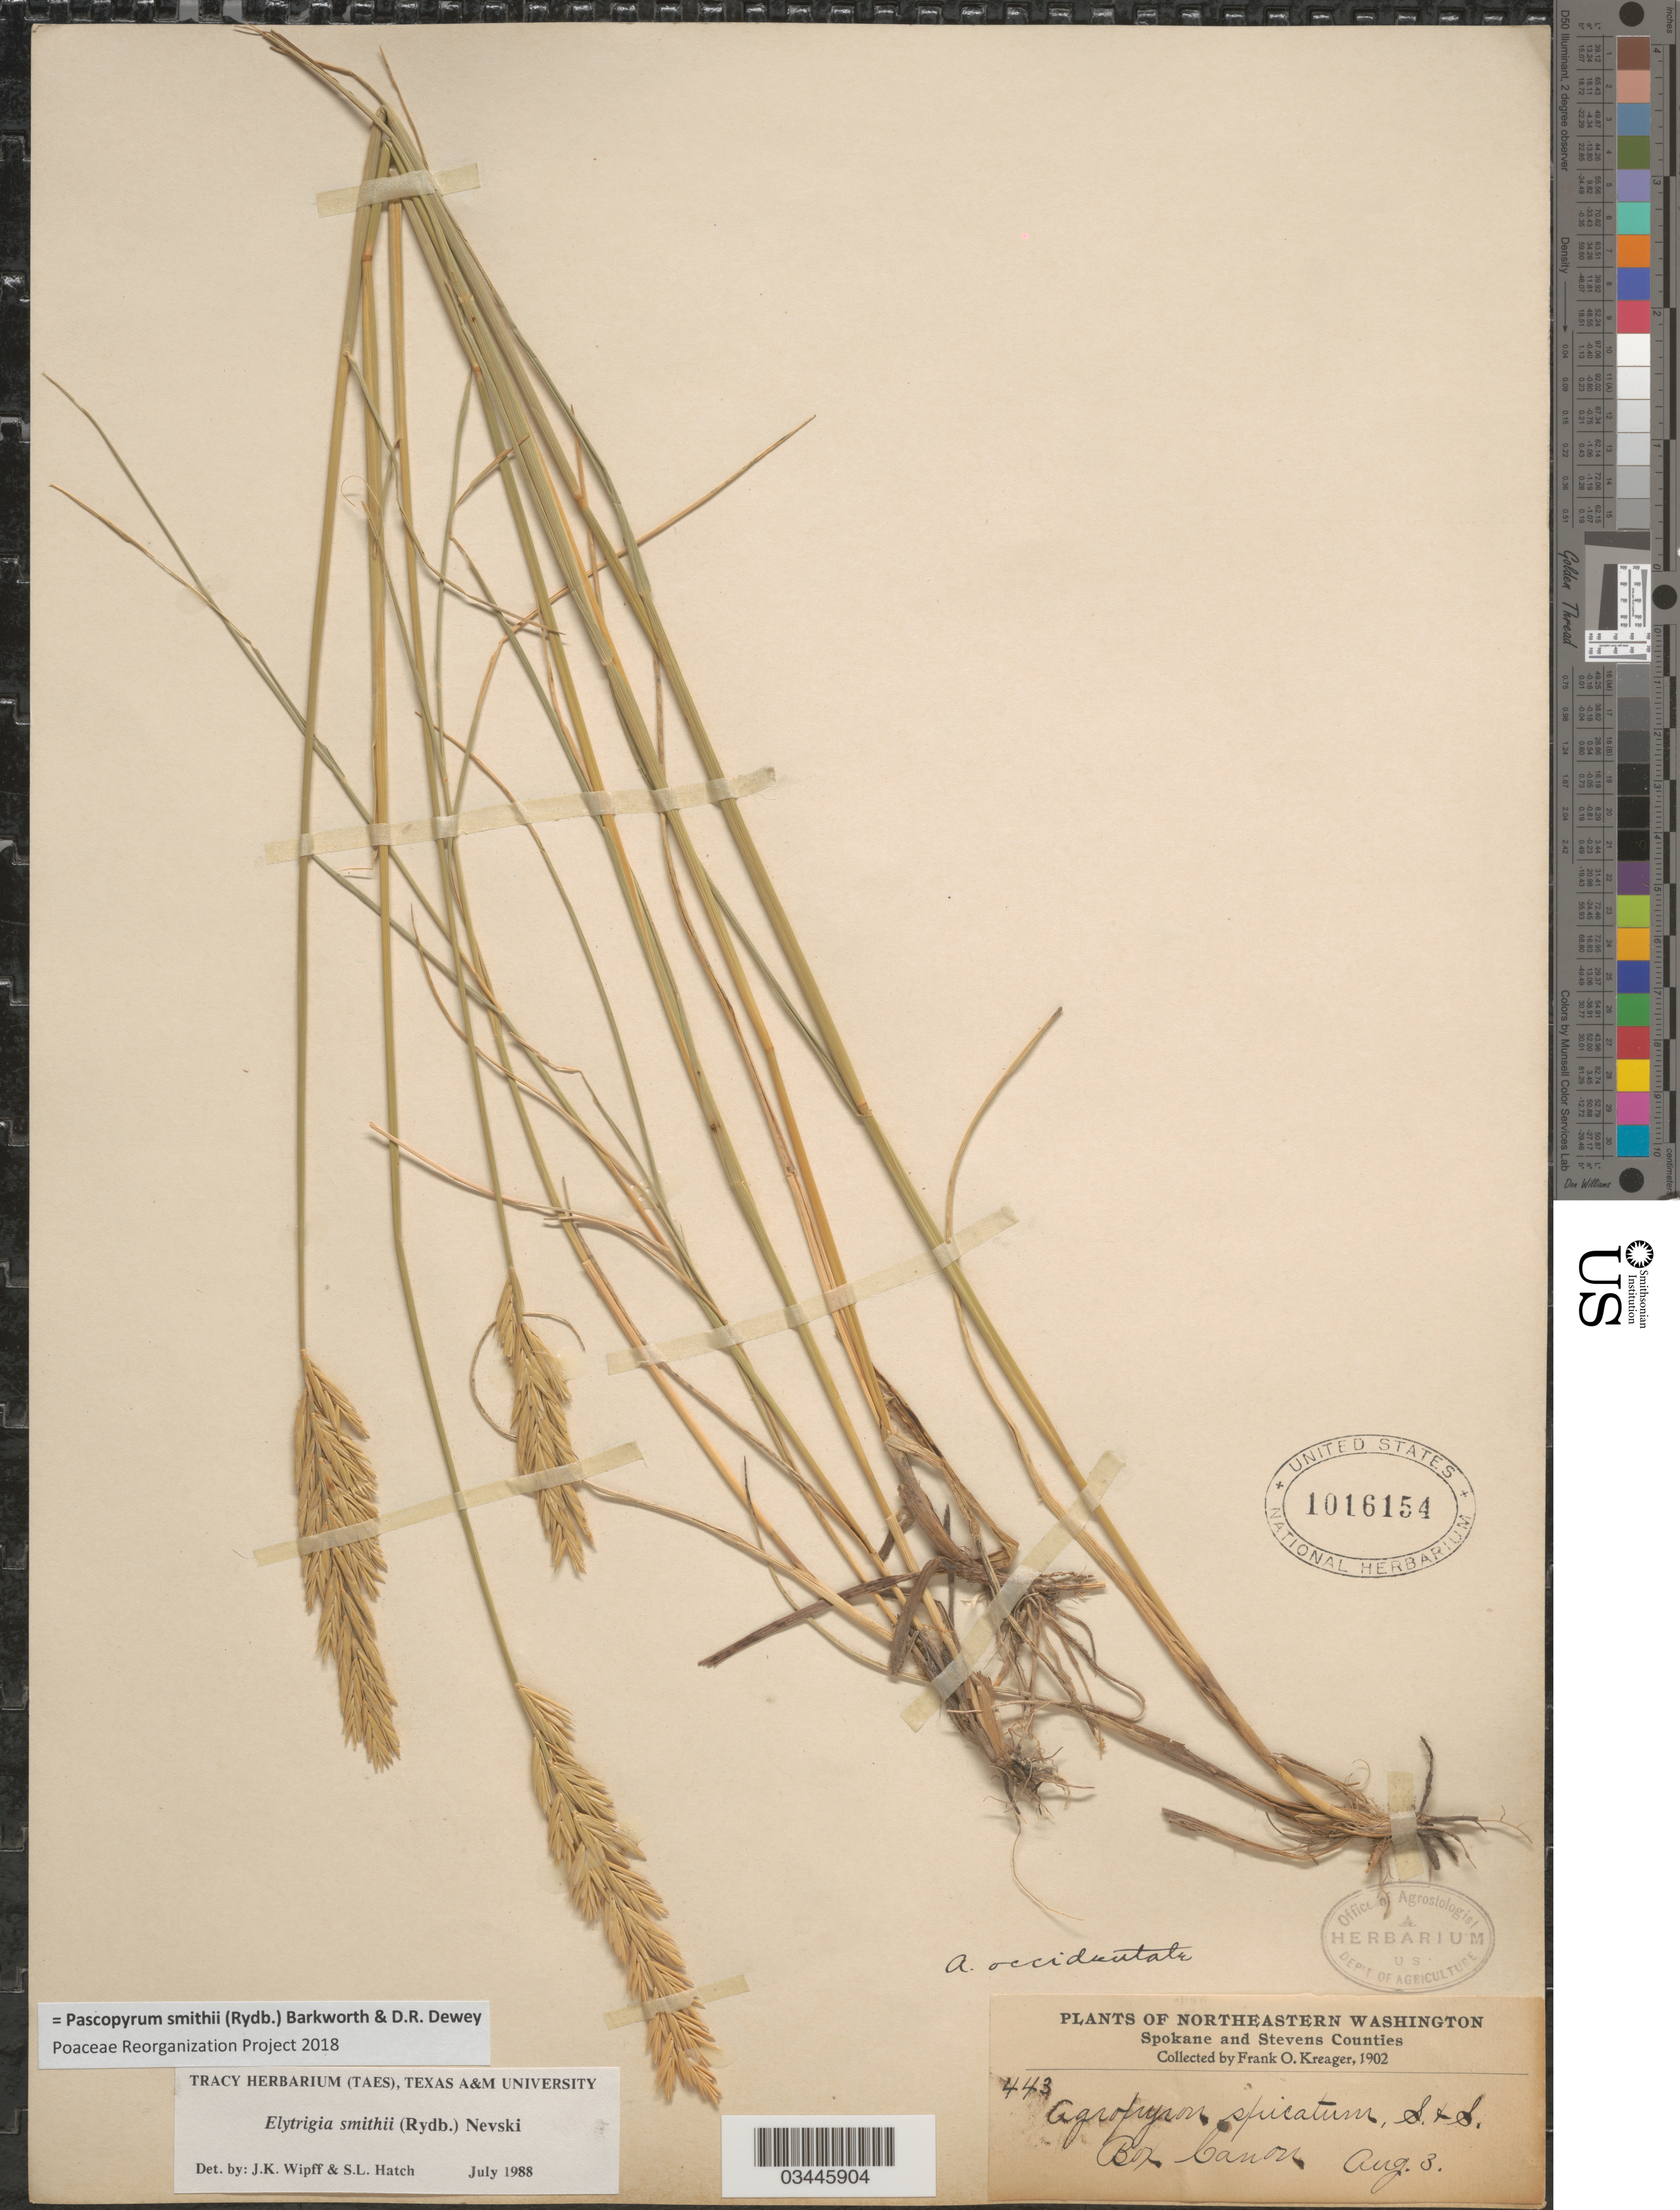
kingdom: Plantae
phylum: Tracheophyta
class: Liliopsida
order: Poales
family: Poaceae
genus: Pascopyrum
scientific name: Pascopyrum smithii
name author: (Rydb.) Barkworth & Dewey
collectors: F. Kreager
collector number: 443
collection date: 1902-08-03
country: United States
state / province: Washington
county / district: Spokane / Stevens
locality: Northeastern Washington. Spokane and Stevens Counties. Box Canon.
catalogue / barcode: US 1016154